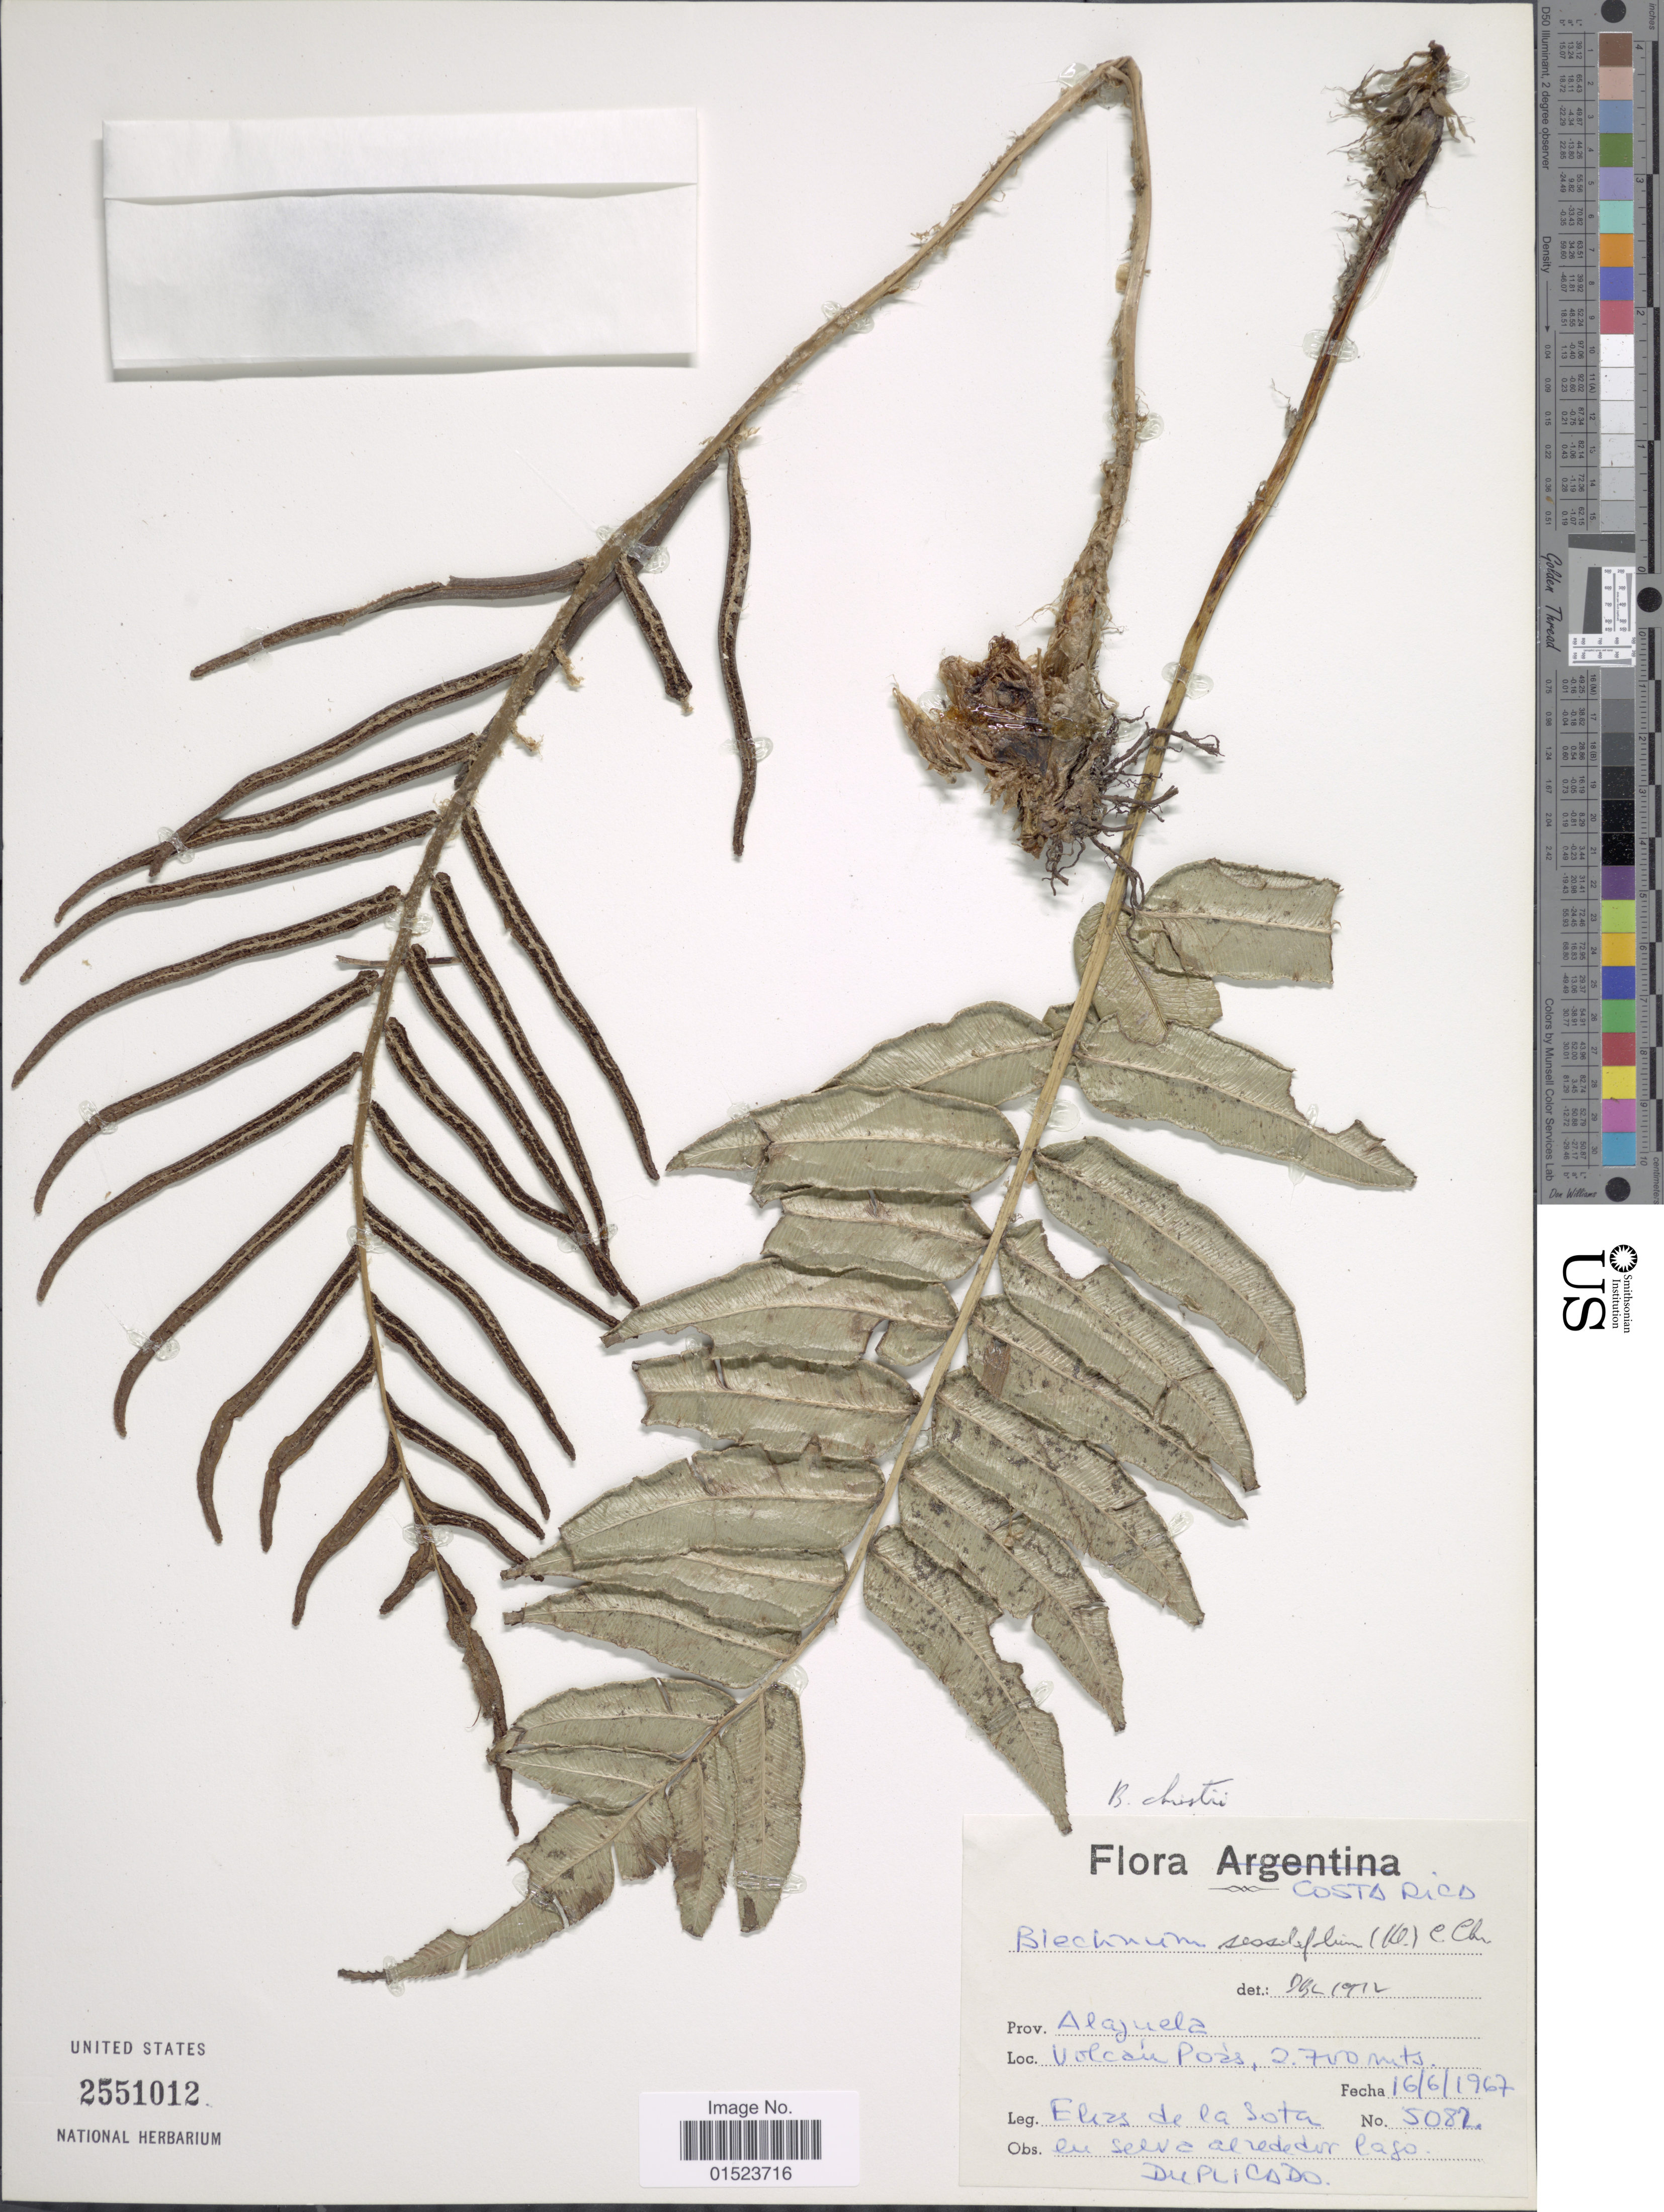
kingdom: Plantae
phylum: Tracheophyta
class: Polypodiopsida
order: Polypodiales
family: Blechnaceae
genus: Blechnum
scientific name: Blechnum christii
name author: C. Chr.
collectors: E. R. de la Sota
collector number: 5087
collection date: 1967-06-16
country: Costa Rica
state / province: Alajuela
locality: Volcán Poás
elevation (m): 2700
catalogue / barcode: US 2551012